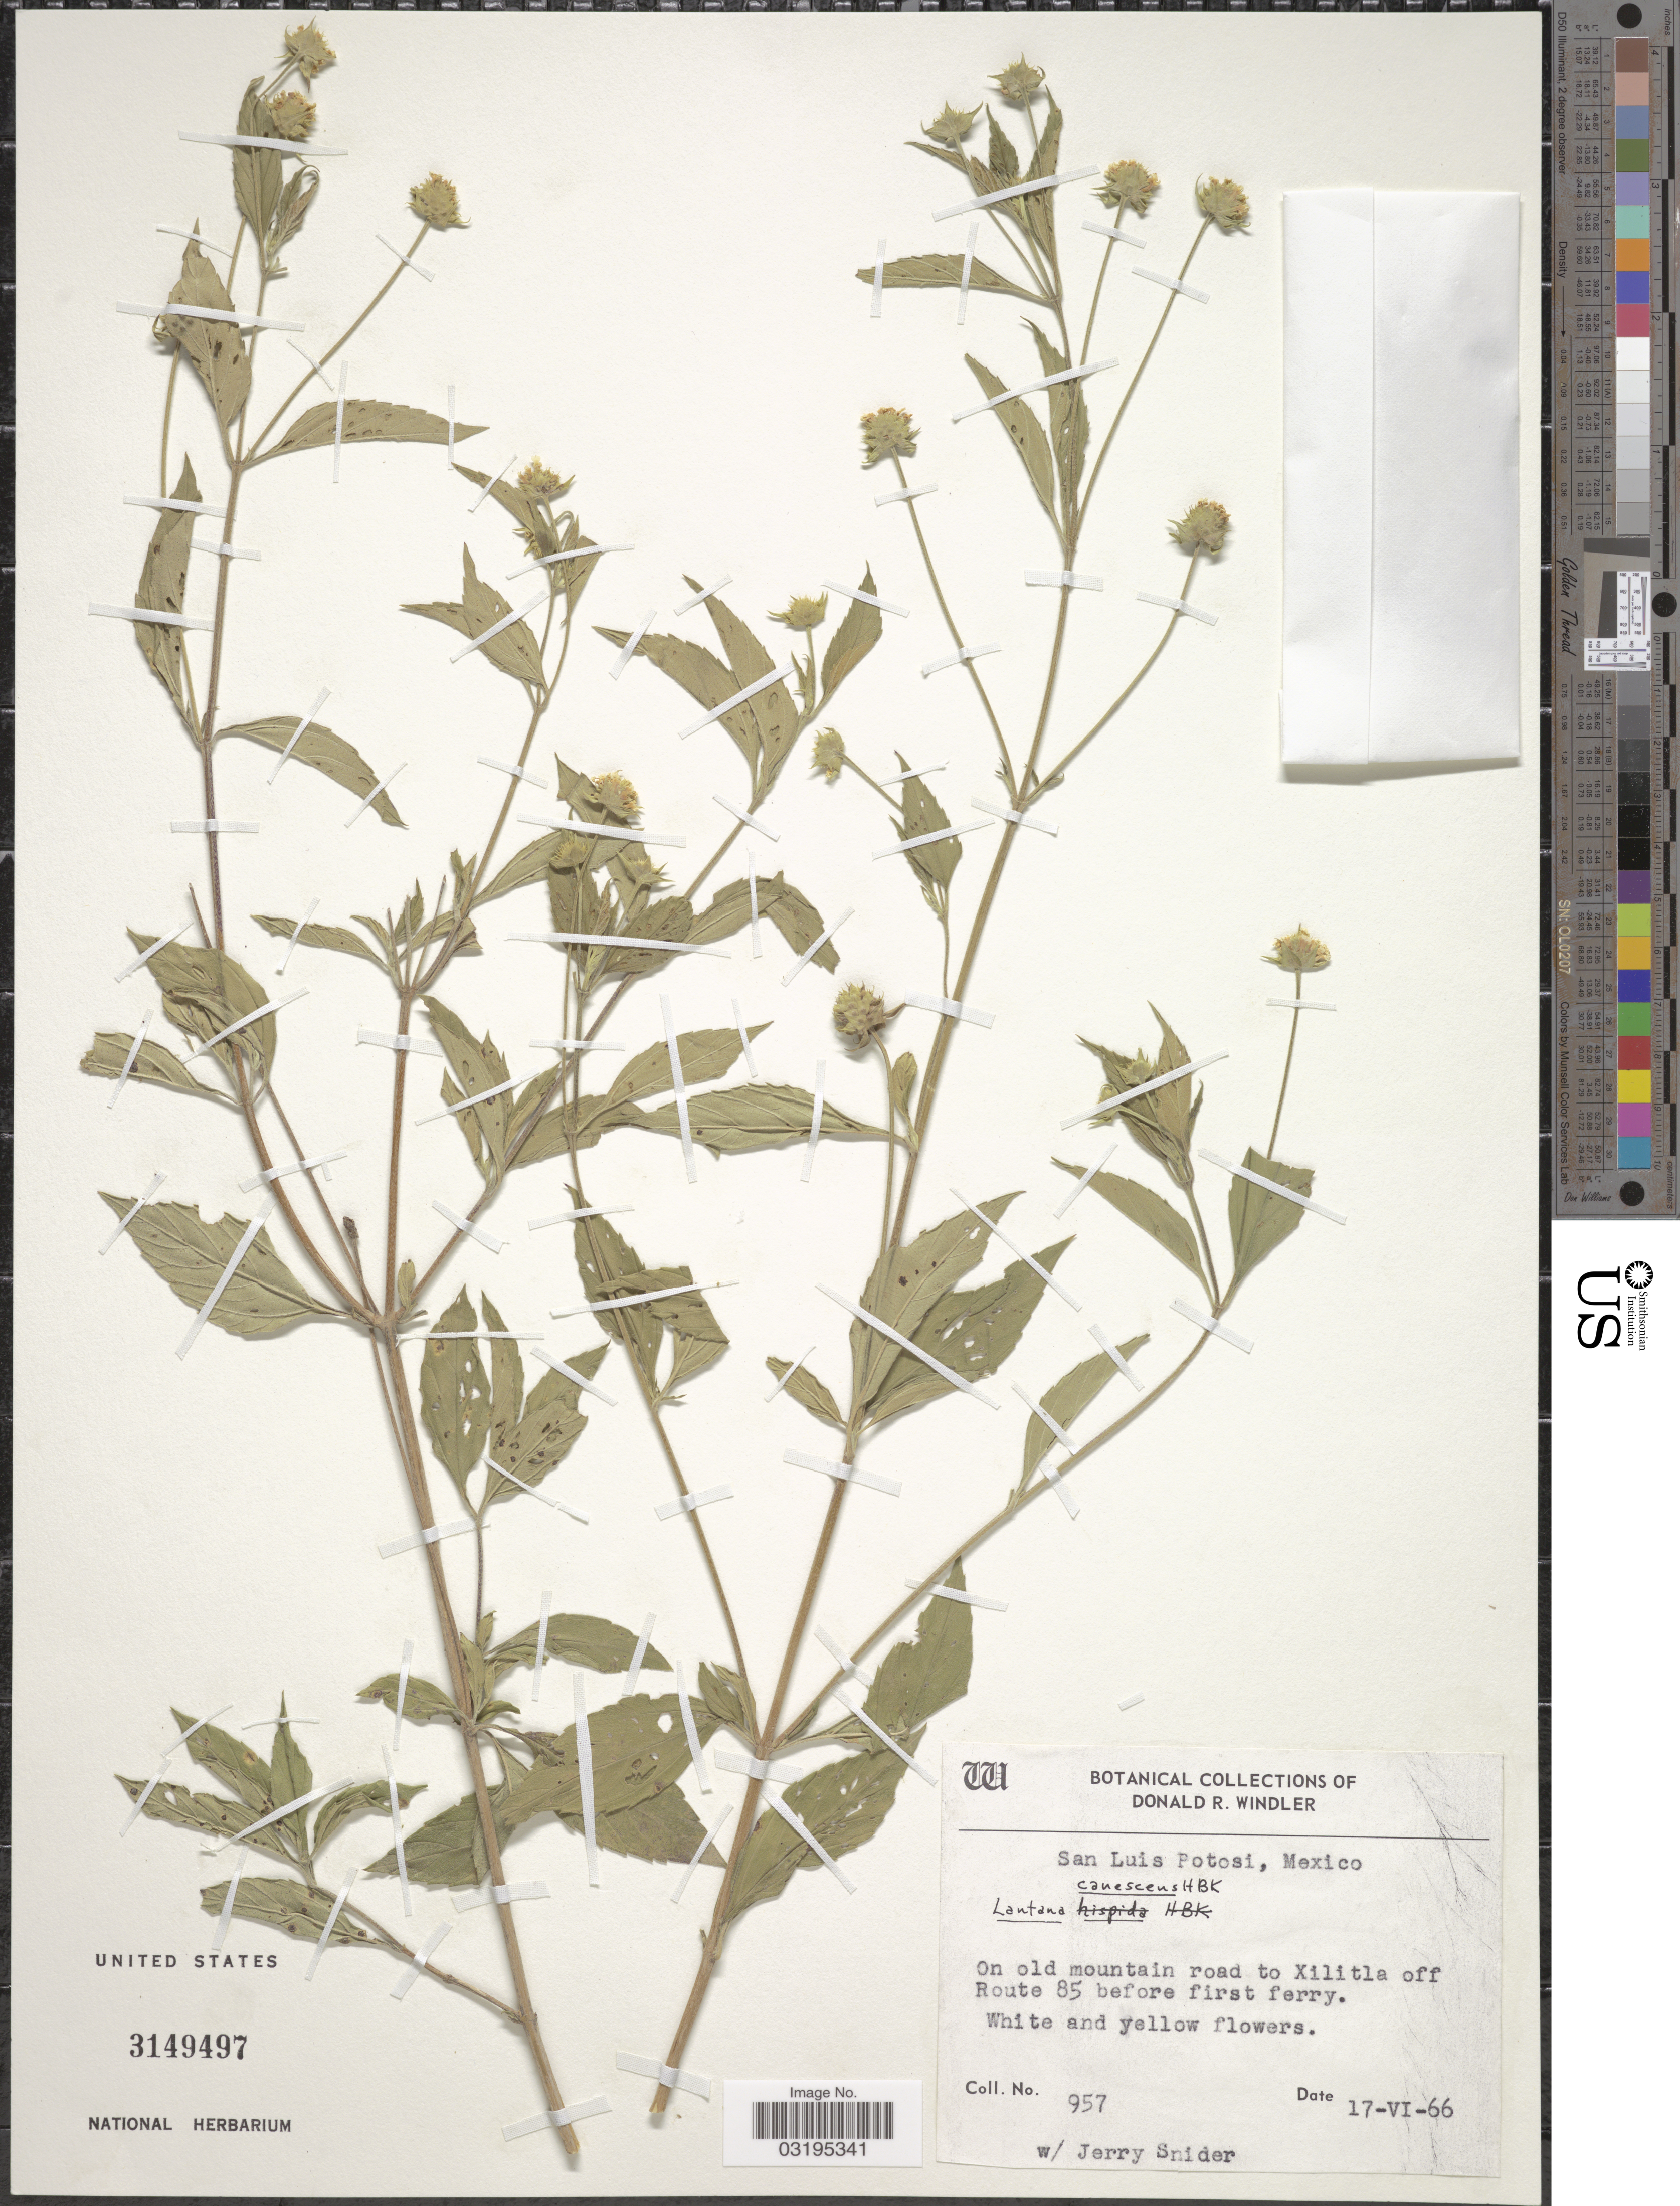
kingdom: Plantae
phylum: Tracheophyta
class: Magnoliopsida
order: Lamiales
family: Verbenaceae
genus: Lantana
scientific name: Lantana canescens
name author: Kunth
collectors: D. Windler & J. Snider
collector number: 957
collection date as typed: Transcribed d/m/y: 17/6/66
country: Mexico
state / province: San Luis Potosí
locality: On old mountain road to Xilitla off Route 85 before first ferry.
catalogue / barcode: US 3149497